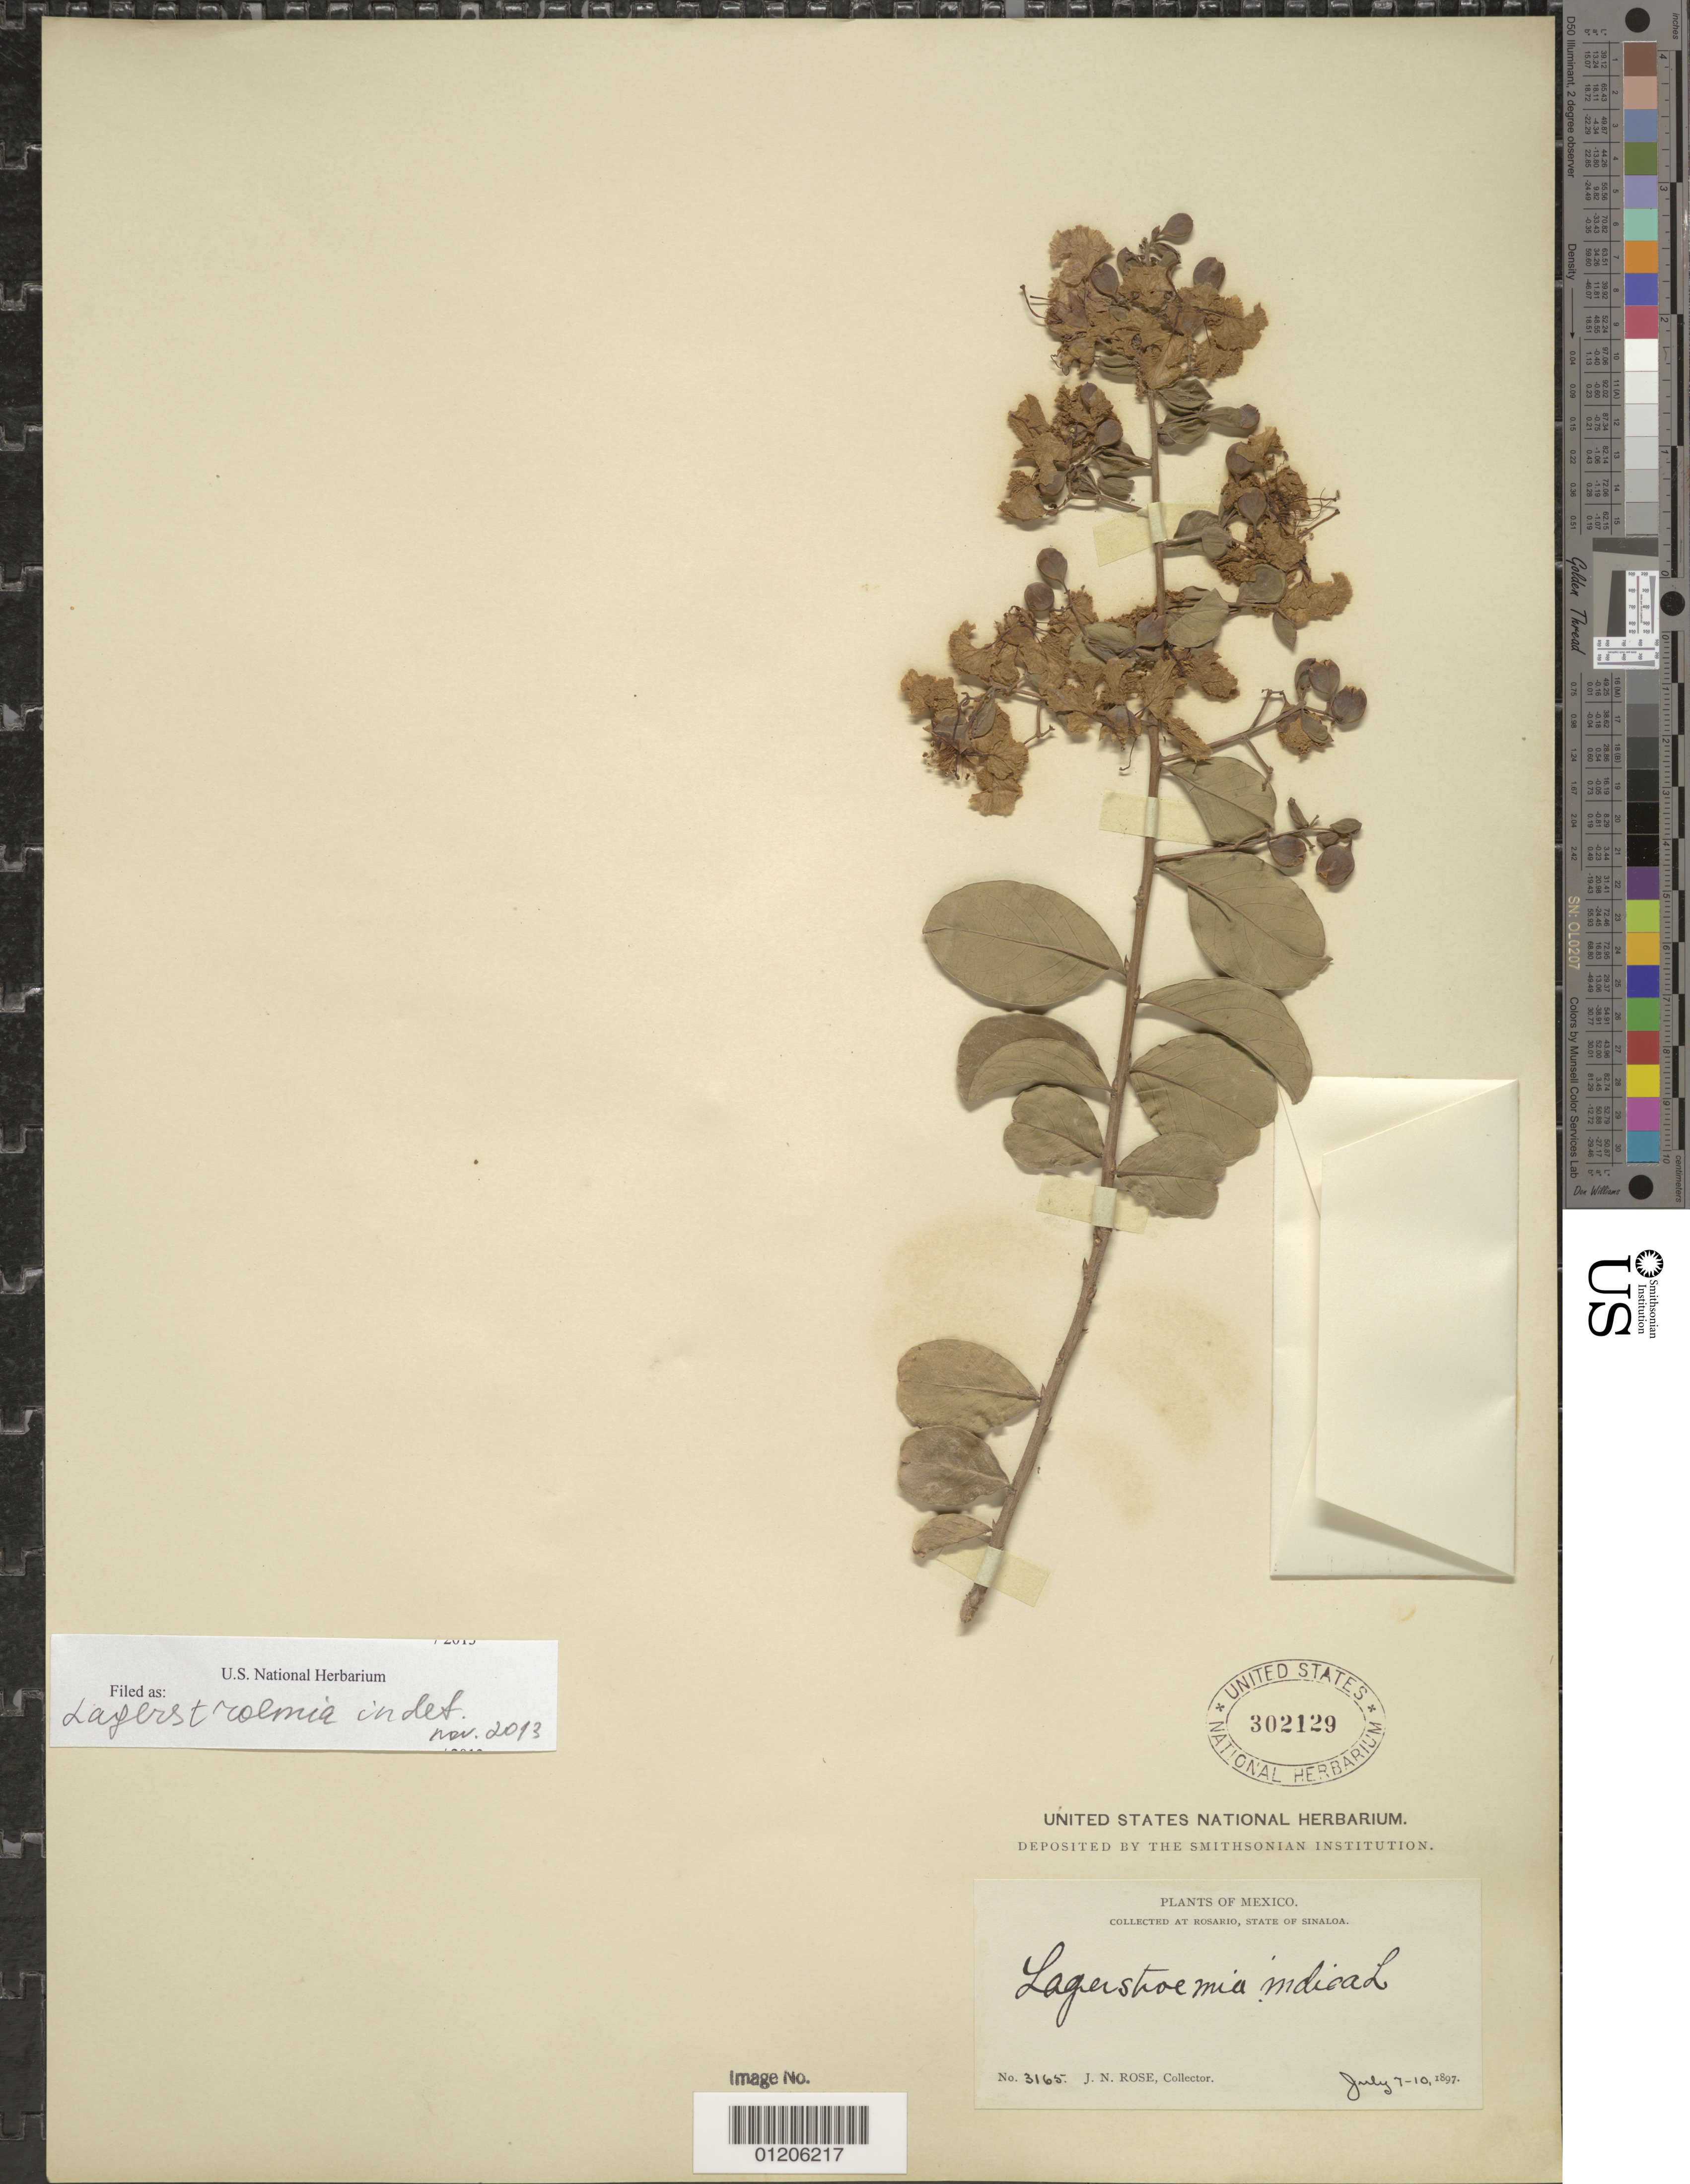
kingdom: Plantae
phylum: Tracheophyta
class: Magnoliopsida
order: Myrtales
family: Lythraceae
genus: Lagerstroemia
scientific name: Lagerstroemia sp.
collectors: J. N. Rose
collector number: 3165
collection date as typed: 06 Jul 1897 to 10 Jul 1897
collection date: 1897-07-06/1897-07-10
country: Mexico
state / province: Sinaloa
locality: Rosario, State of Sinaloa.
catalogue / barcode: US 302129